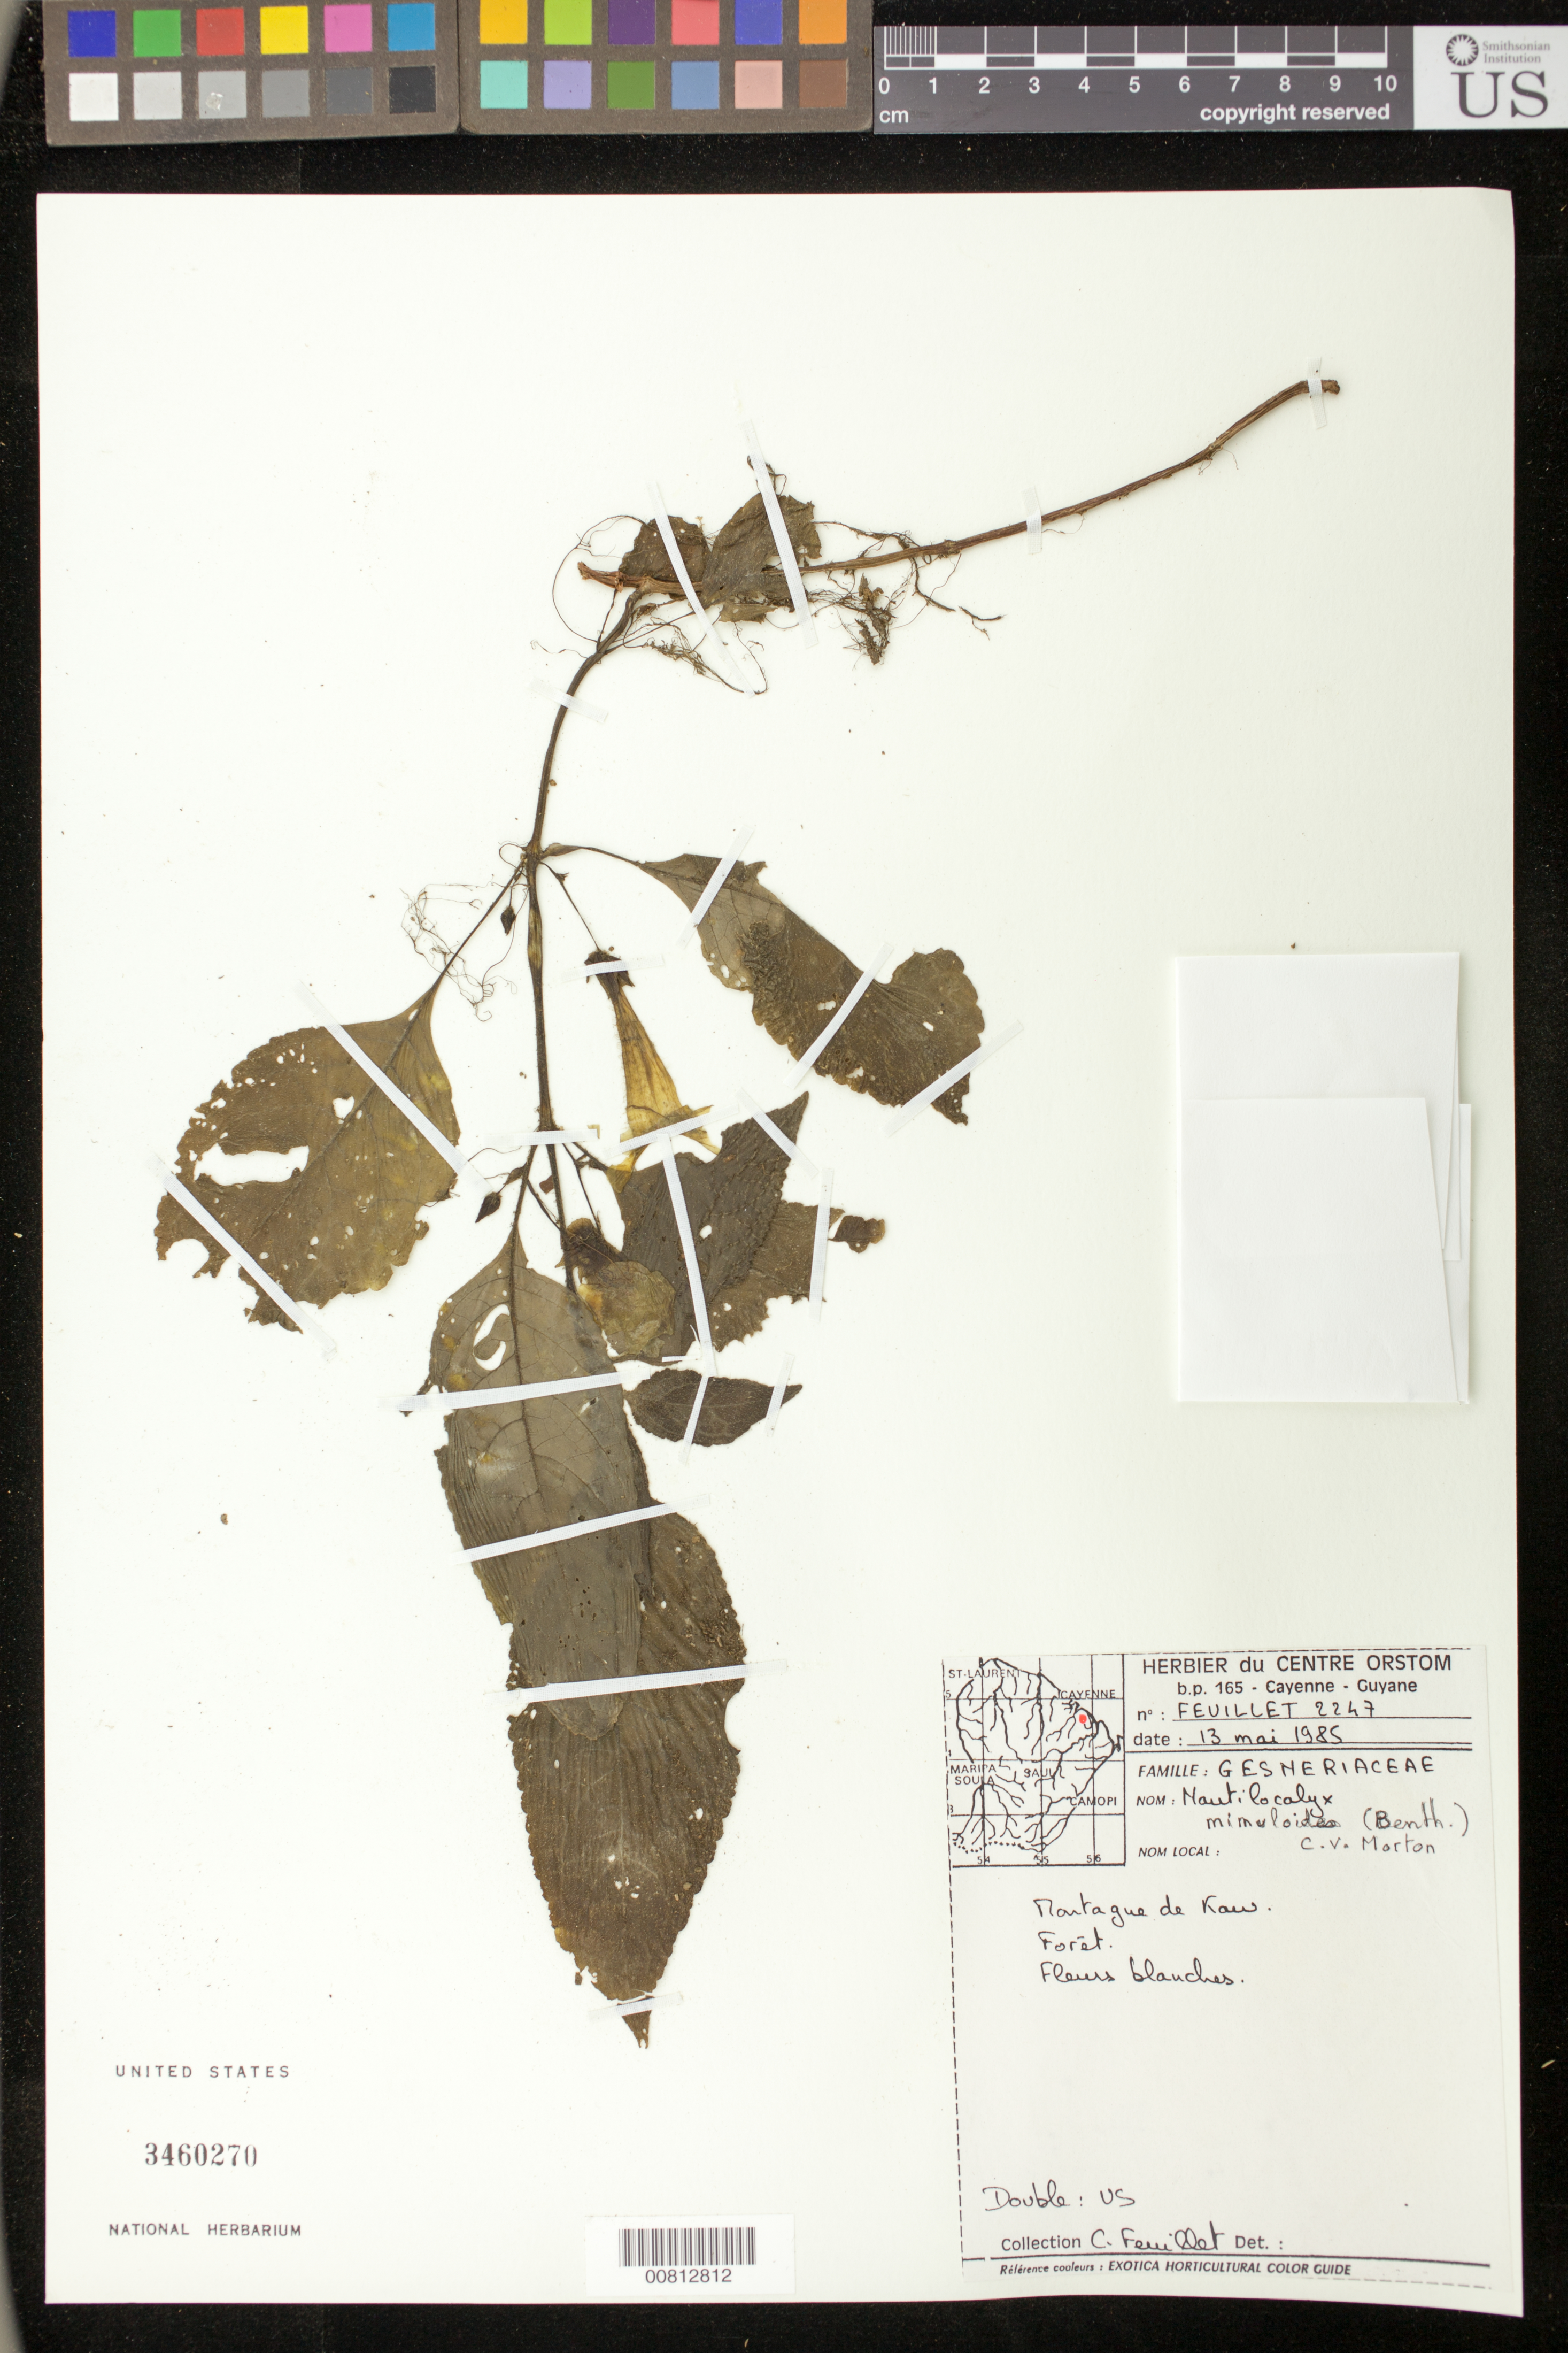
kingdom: Plantae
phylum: Tracheophyta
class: Magnoliopsida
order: Lamiales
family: Gesneriaceae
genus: Nautilocalyx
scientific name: Nautilocalyx mimuloides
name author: (Benth.) C.V. Morton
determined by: Feuillet, C.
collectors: C. Feuillet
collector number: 2247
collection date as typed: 13 May 1985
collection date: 1985-05-13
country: French Guiana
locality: Montagne de Kaw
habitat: Forest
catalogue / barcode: US 3460270